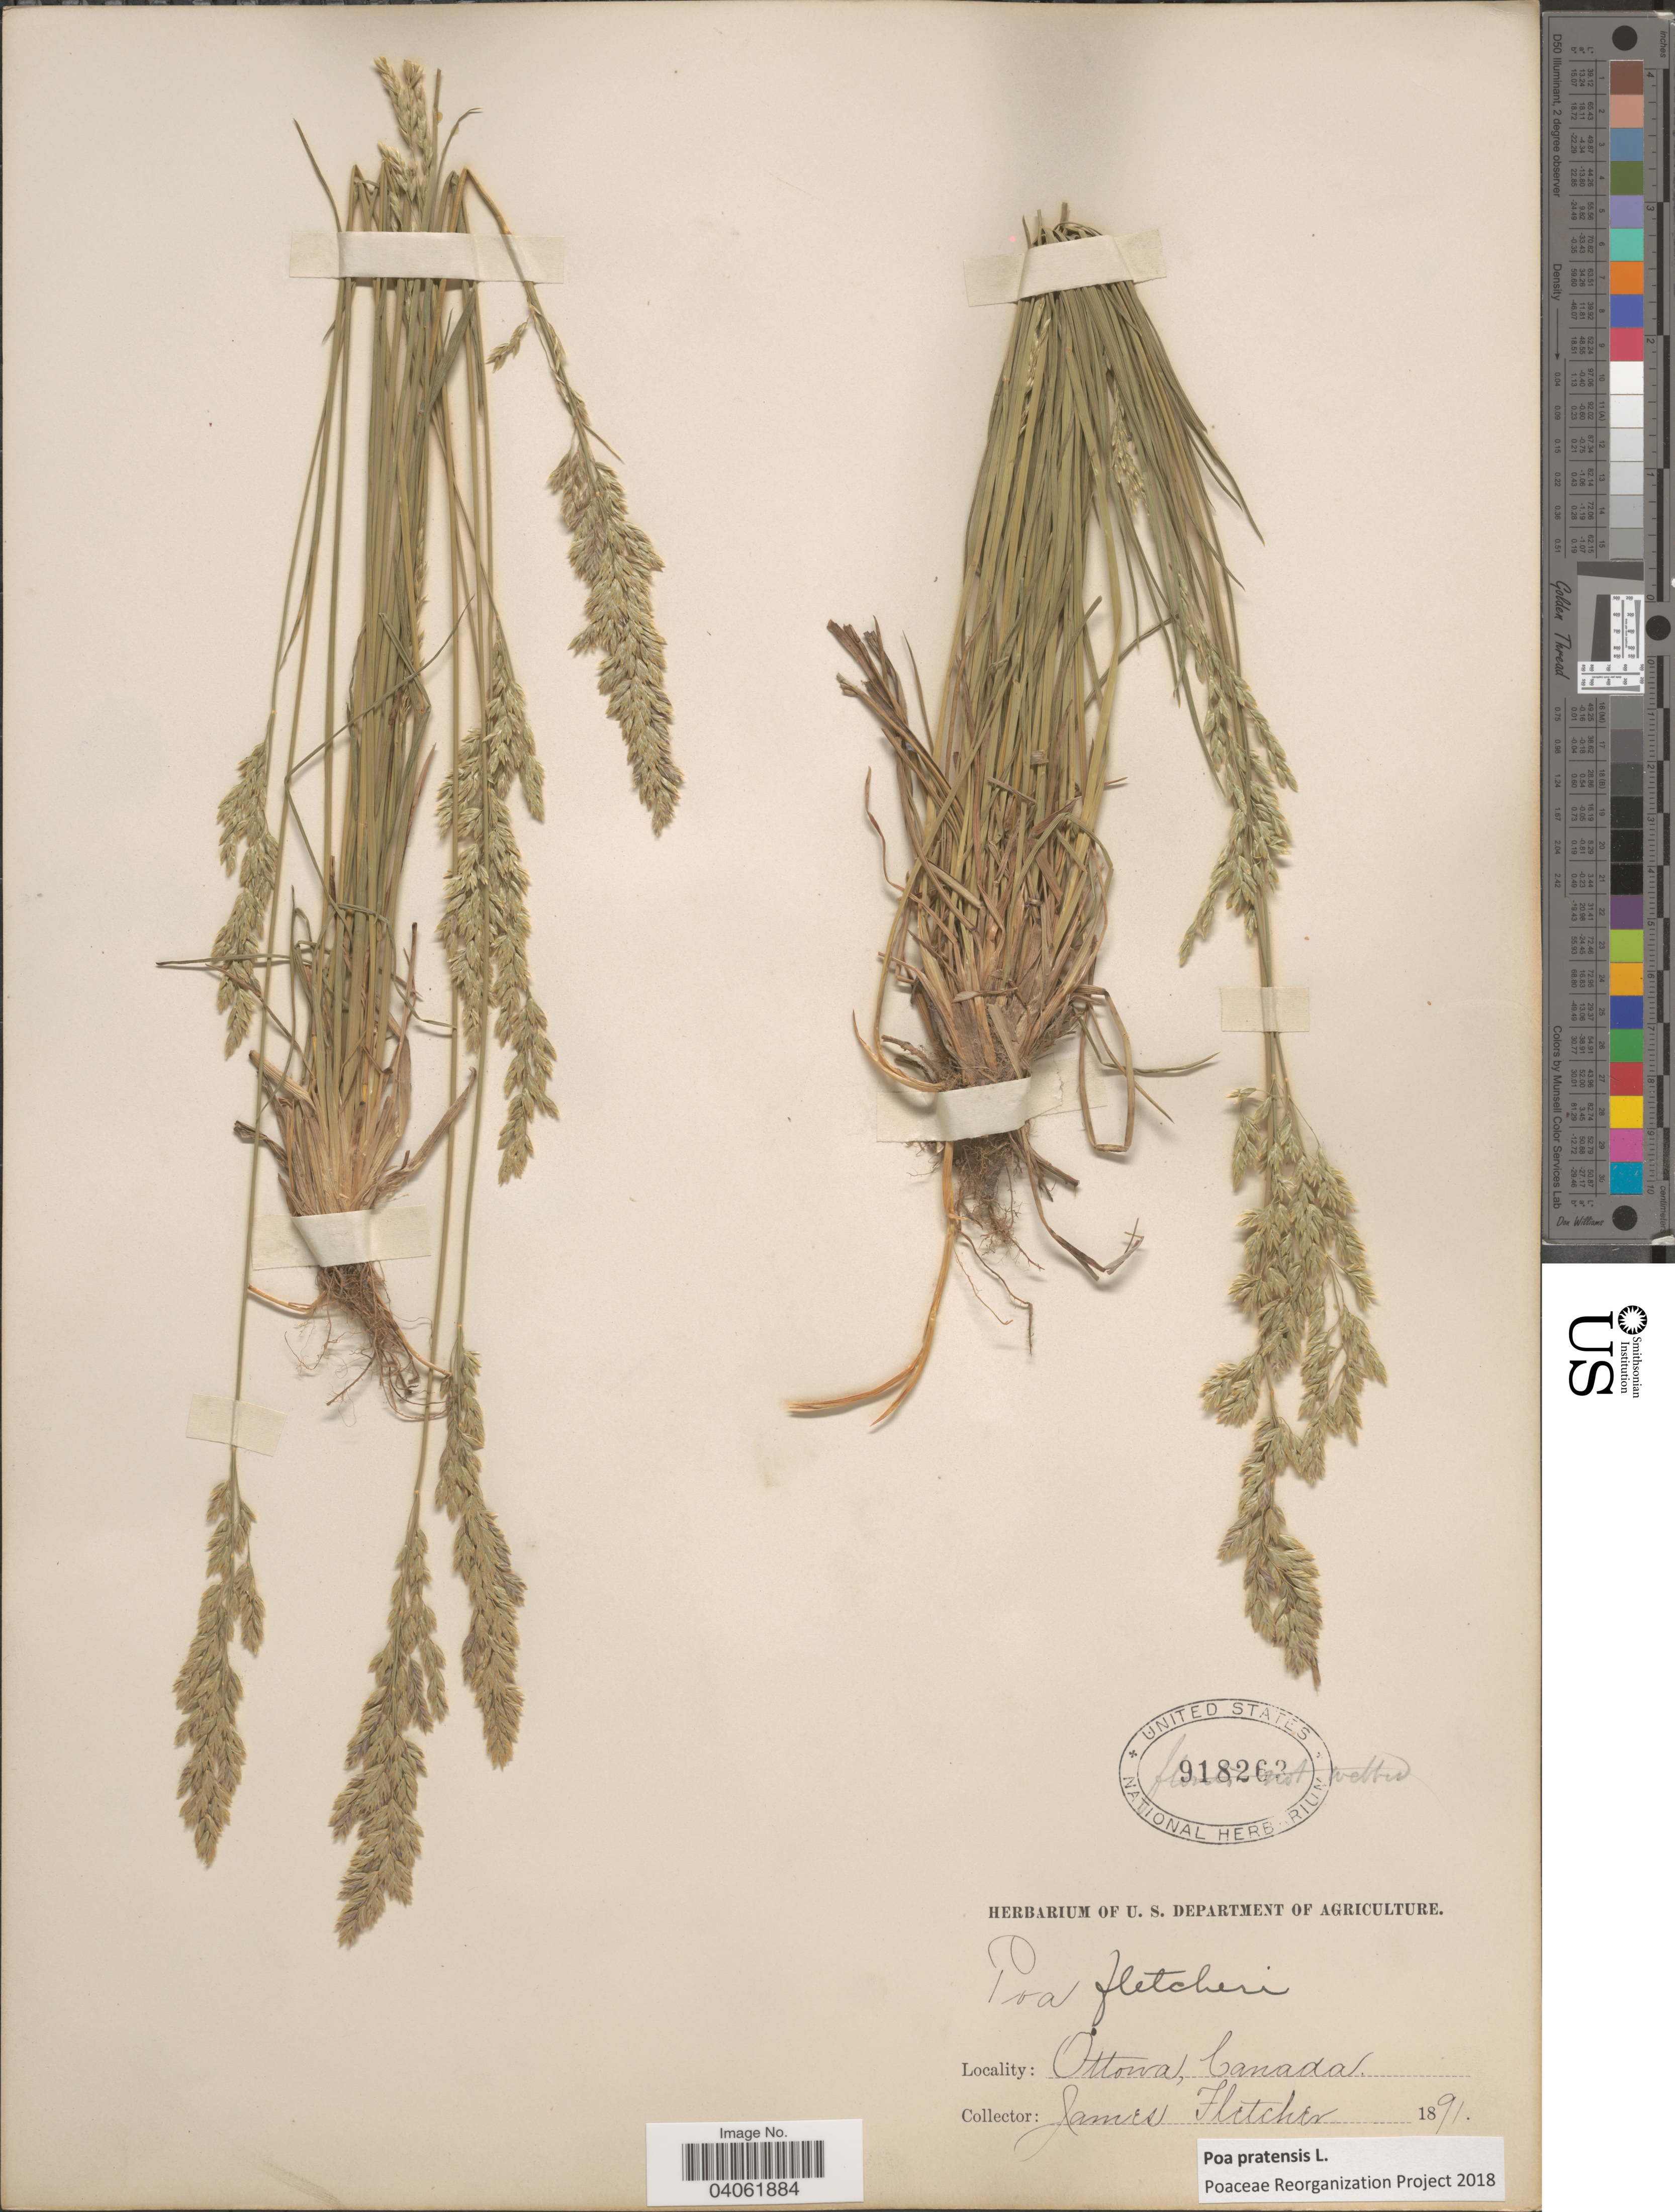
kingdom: Plantae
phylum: Tracheophyta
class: Liliopsida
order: Poales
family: Poaceae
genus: Poa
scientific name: Poa pratensis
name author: L.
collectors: J. Fletcher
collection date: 1891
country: Canada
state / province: Ontario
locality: Ottawa.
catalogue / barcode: US 918263